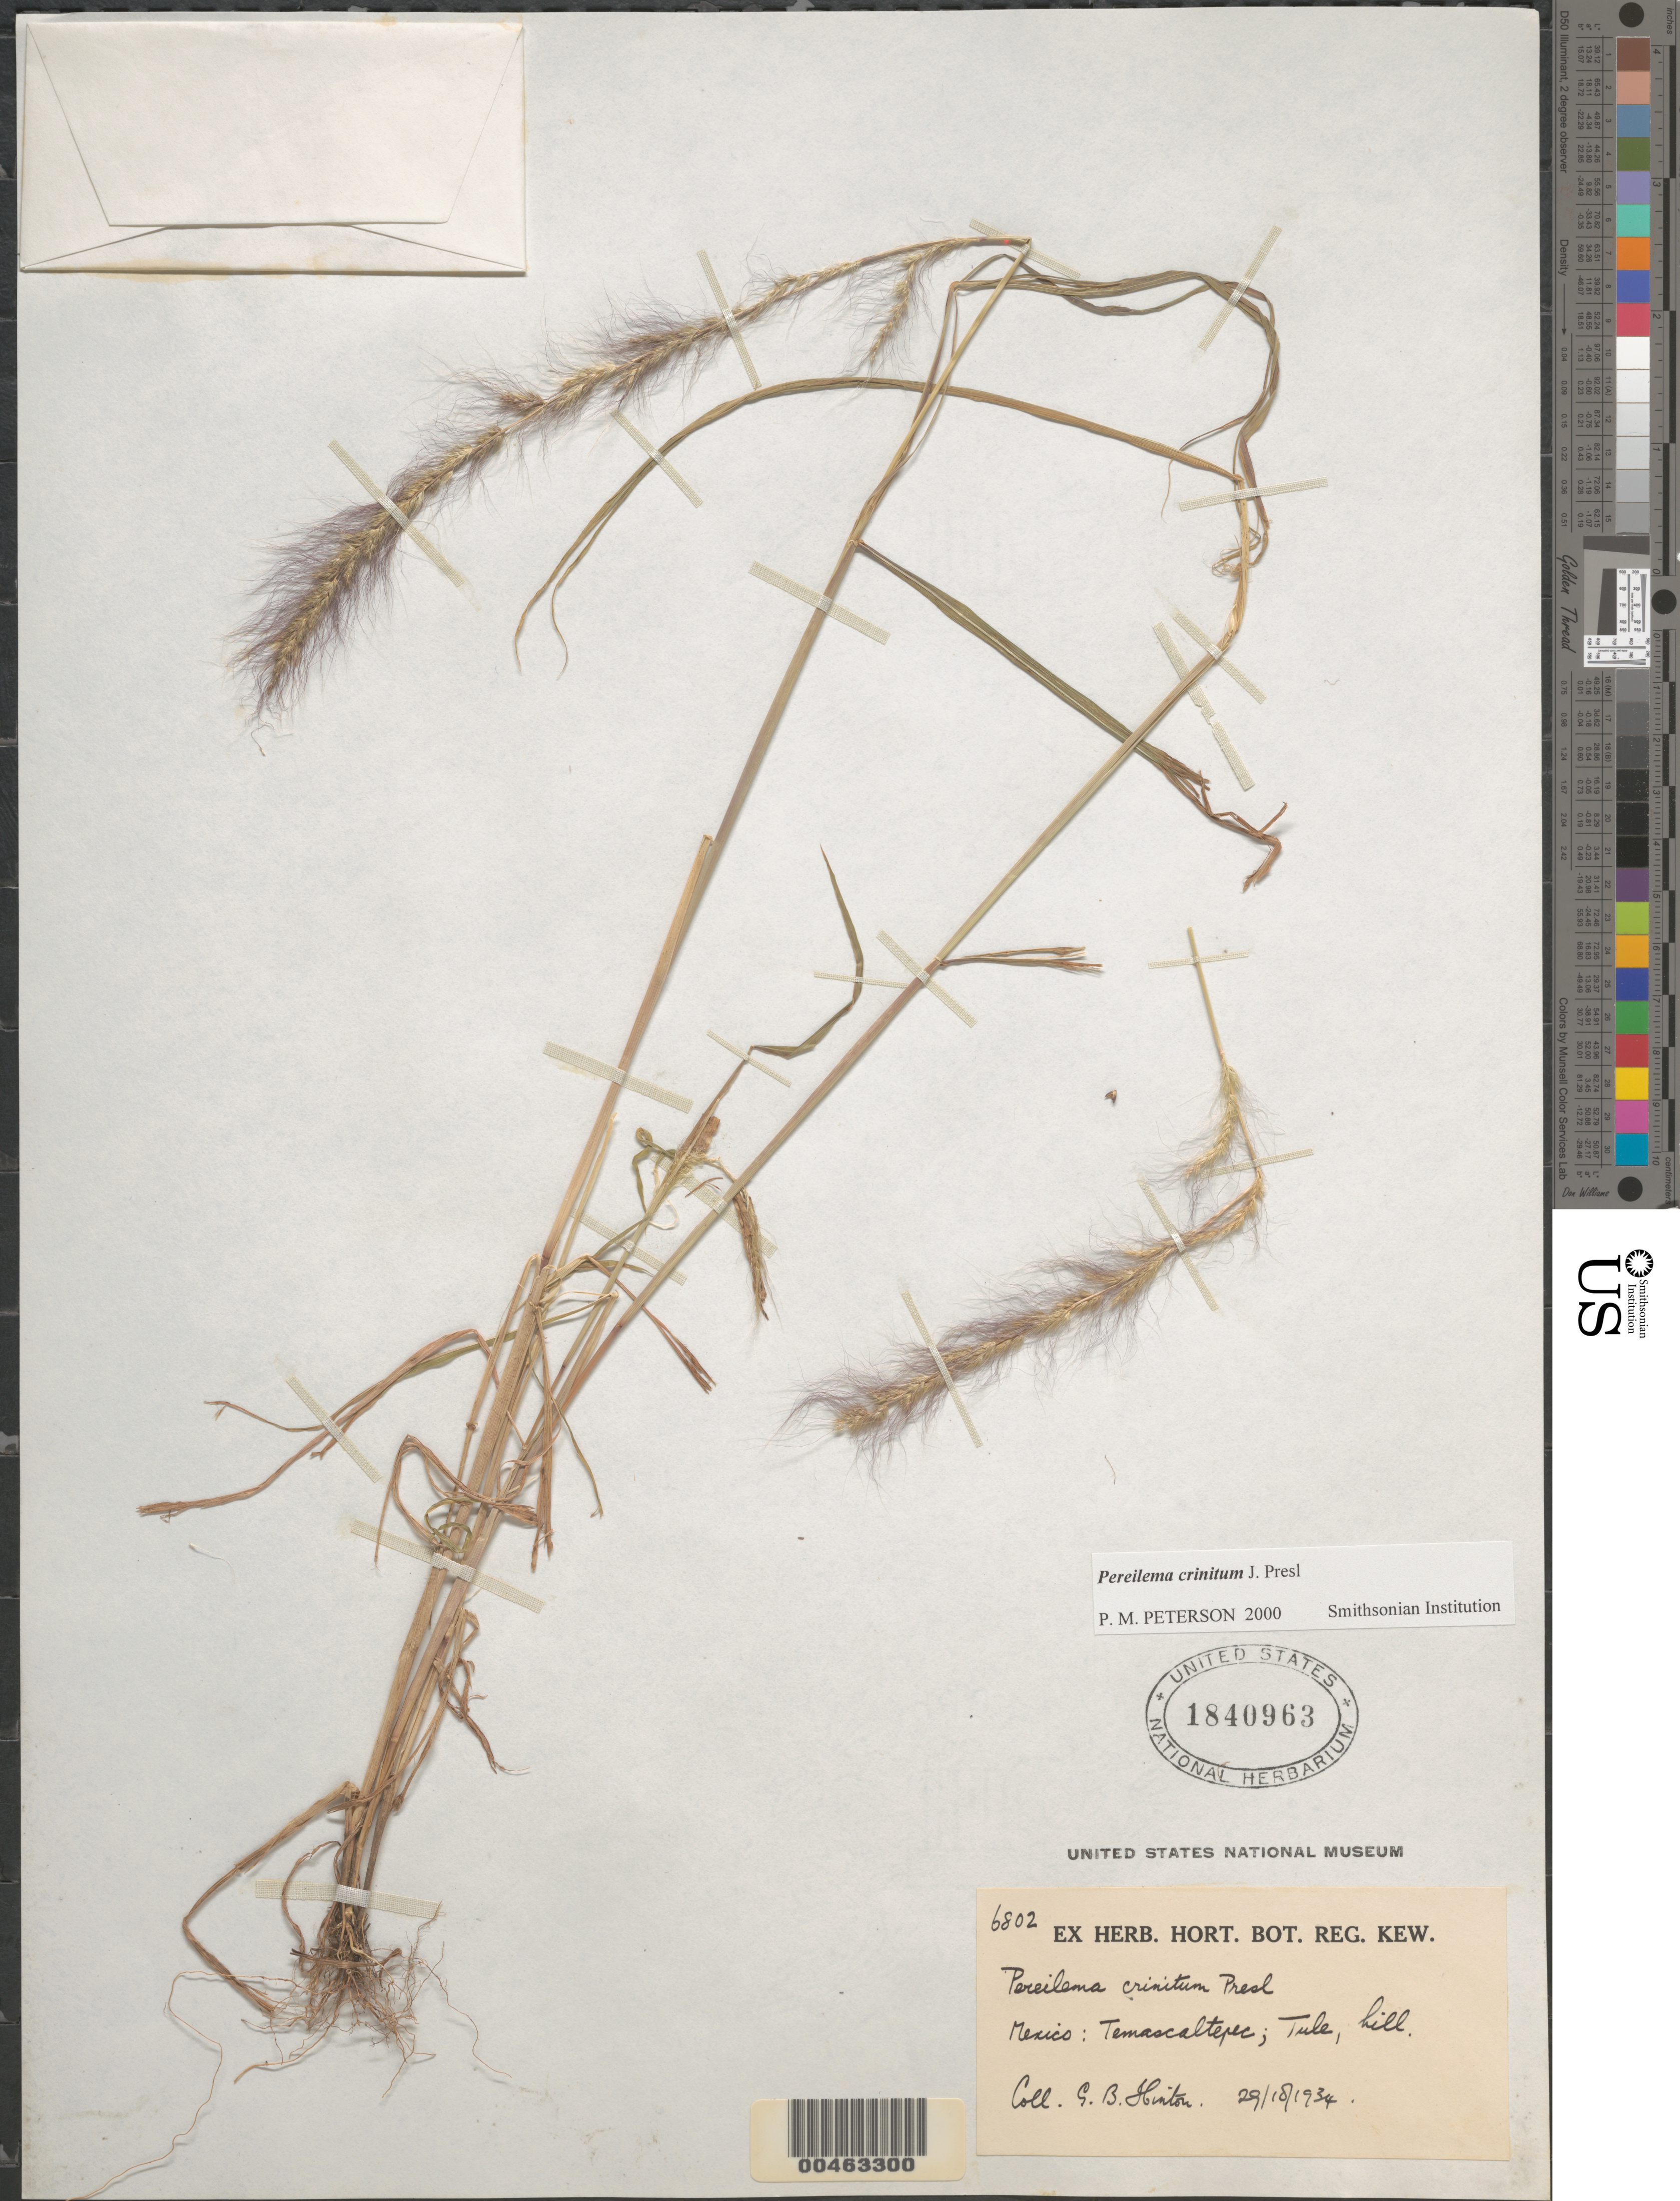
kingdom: Plantae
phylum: Tracheophyta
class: Liliopsida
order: Poales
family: Poaceae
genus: Pereilema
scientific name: Pereilema crinitum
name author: J. Presl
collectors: G. B. Hinton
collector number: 6802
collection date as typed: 29 Oct 1934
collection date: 1934-10-29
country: Mexico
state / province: México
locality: Temascaltepec, Tula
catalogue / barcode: US 1840963